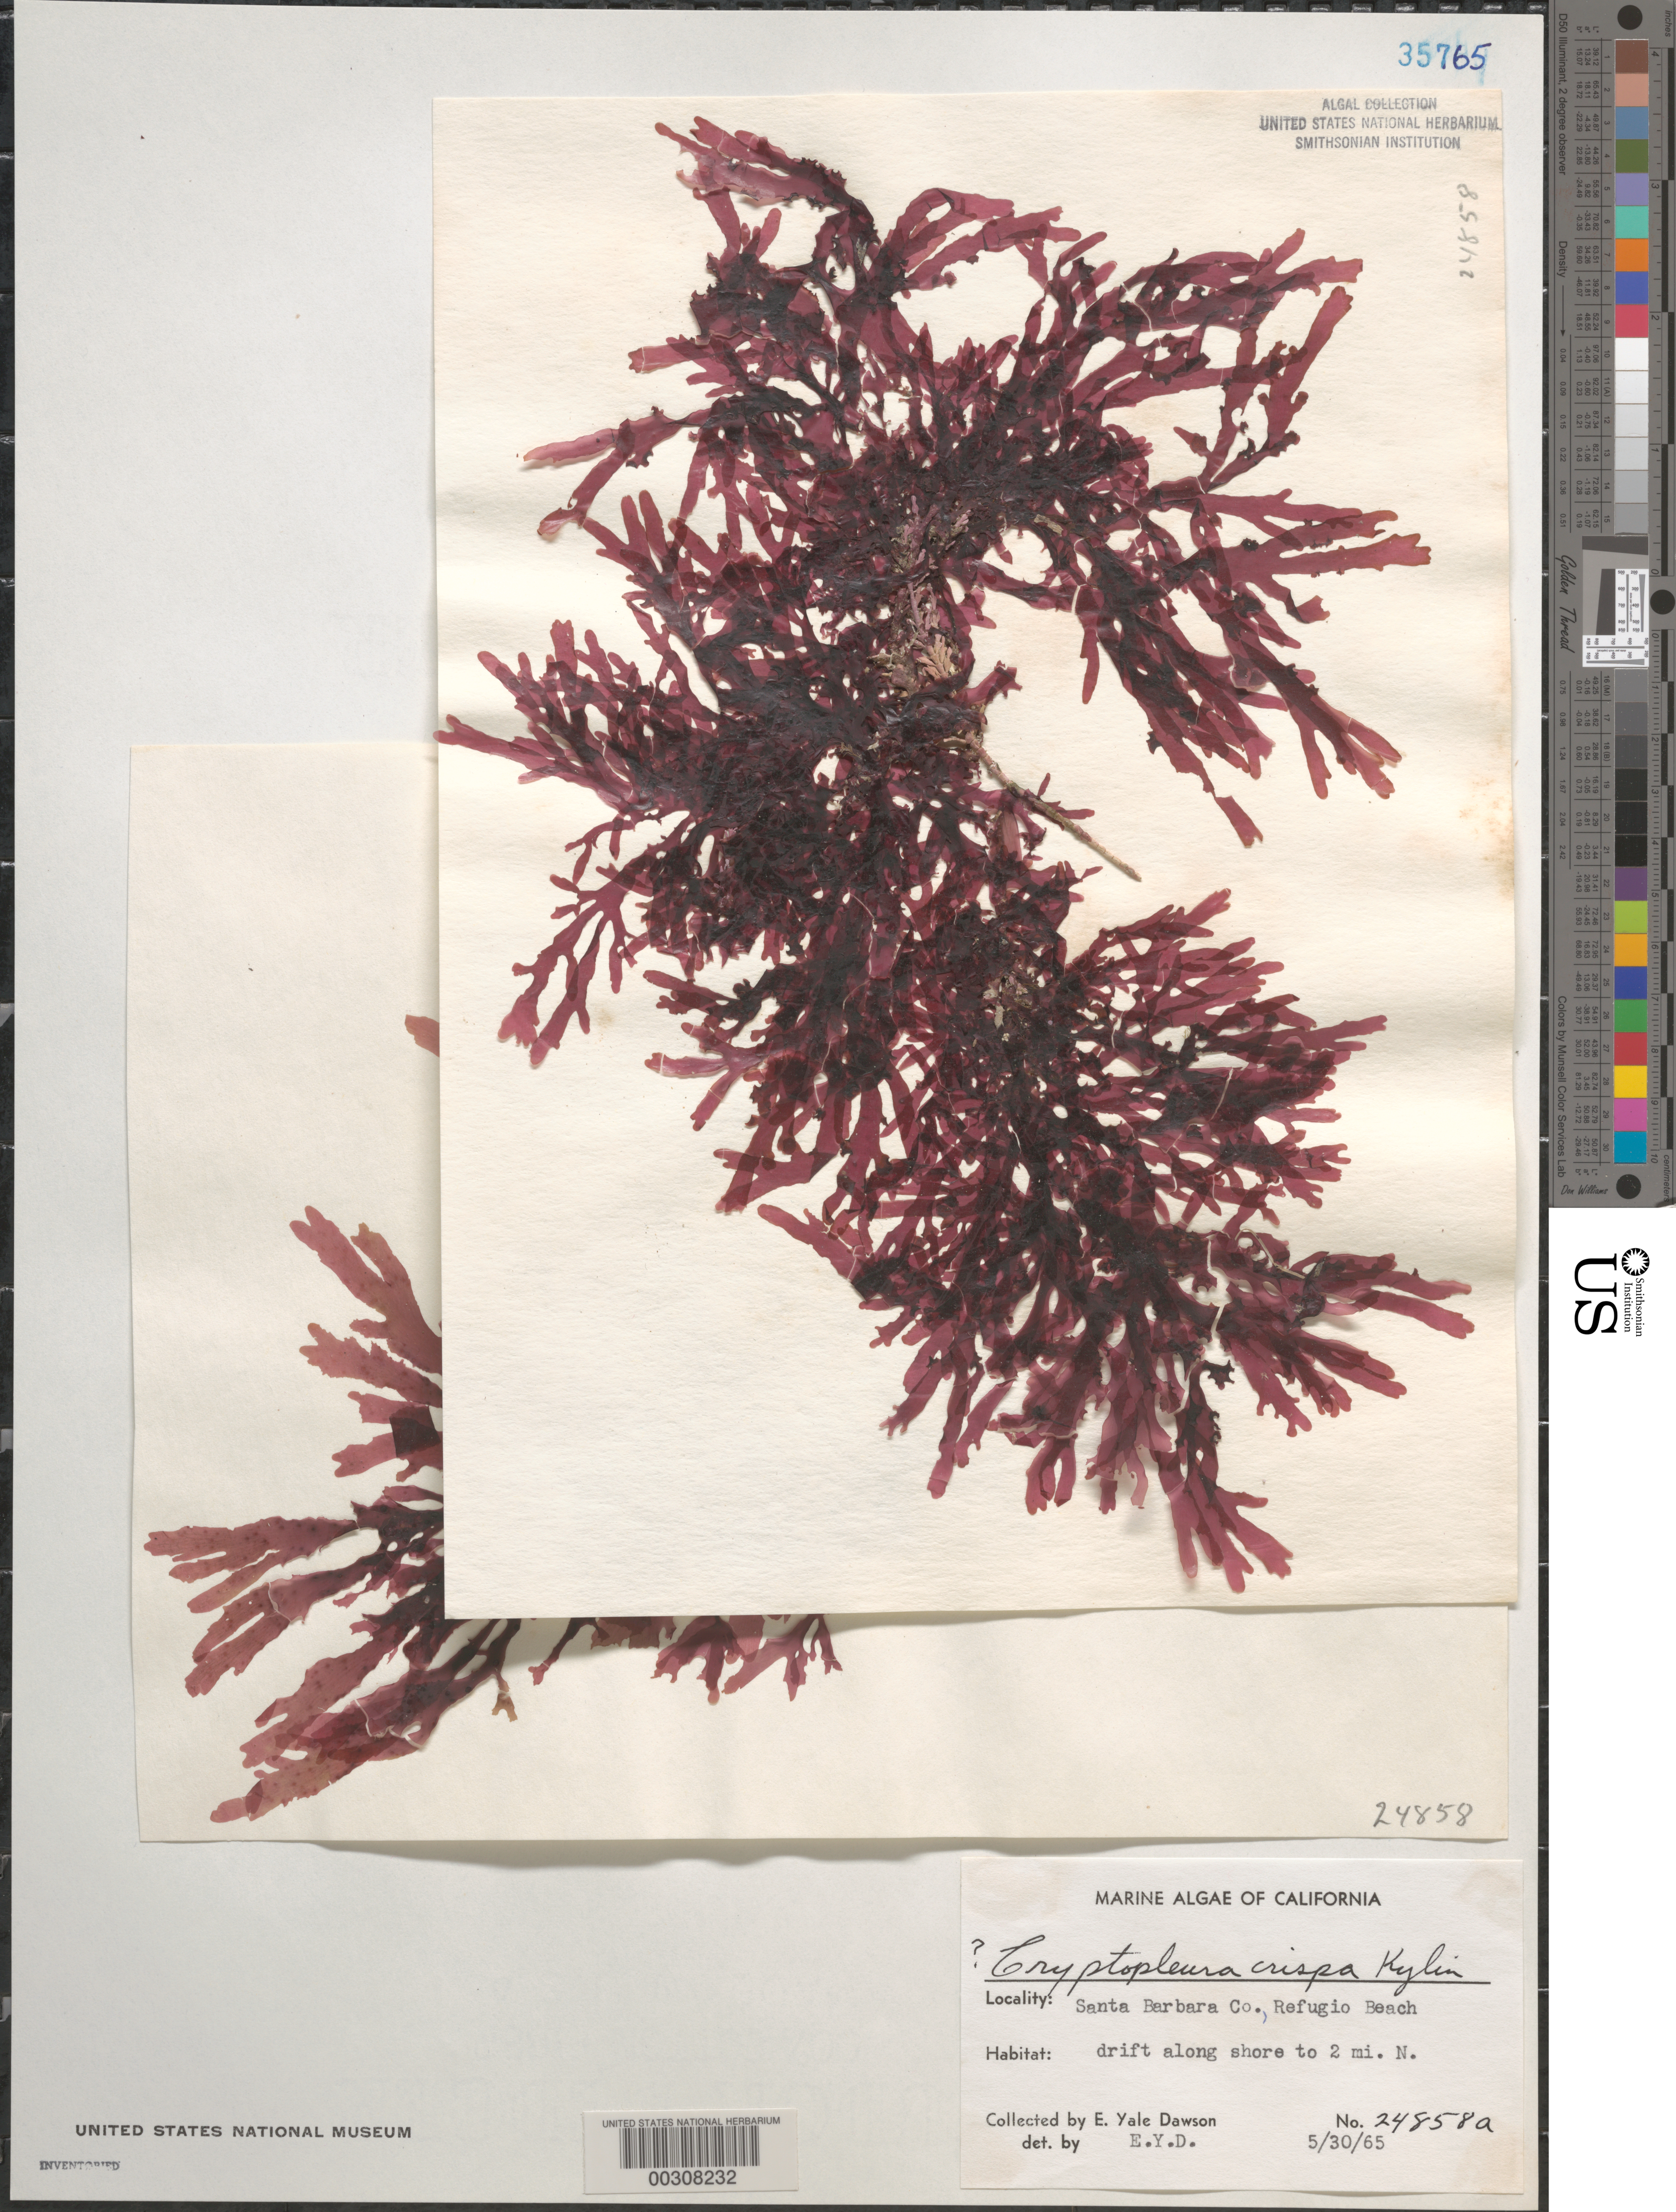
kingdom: Plantae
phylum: Rhodophyta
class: Florideophyceae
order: Ceramiales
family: Delesseriaceae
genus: Cryptopleura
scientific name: Cryptopleura crispa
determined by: Dawson, E. Y.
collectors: E. Y. Dawson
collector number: EYD 24858a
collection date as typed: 30 May 1965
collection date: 1965-05-30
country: United States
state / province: California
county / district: Santa Barbara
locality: Refugio Beach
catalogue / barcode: US 35765